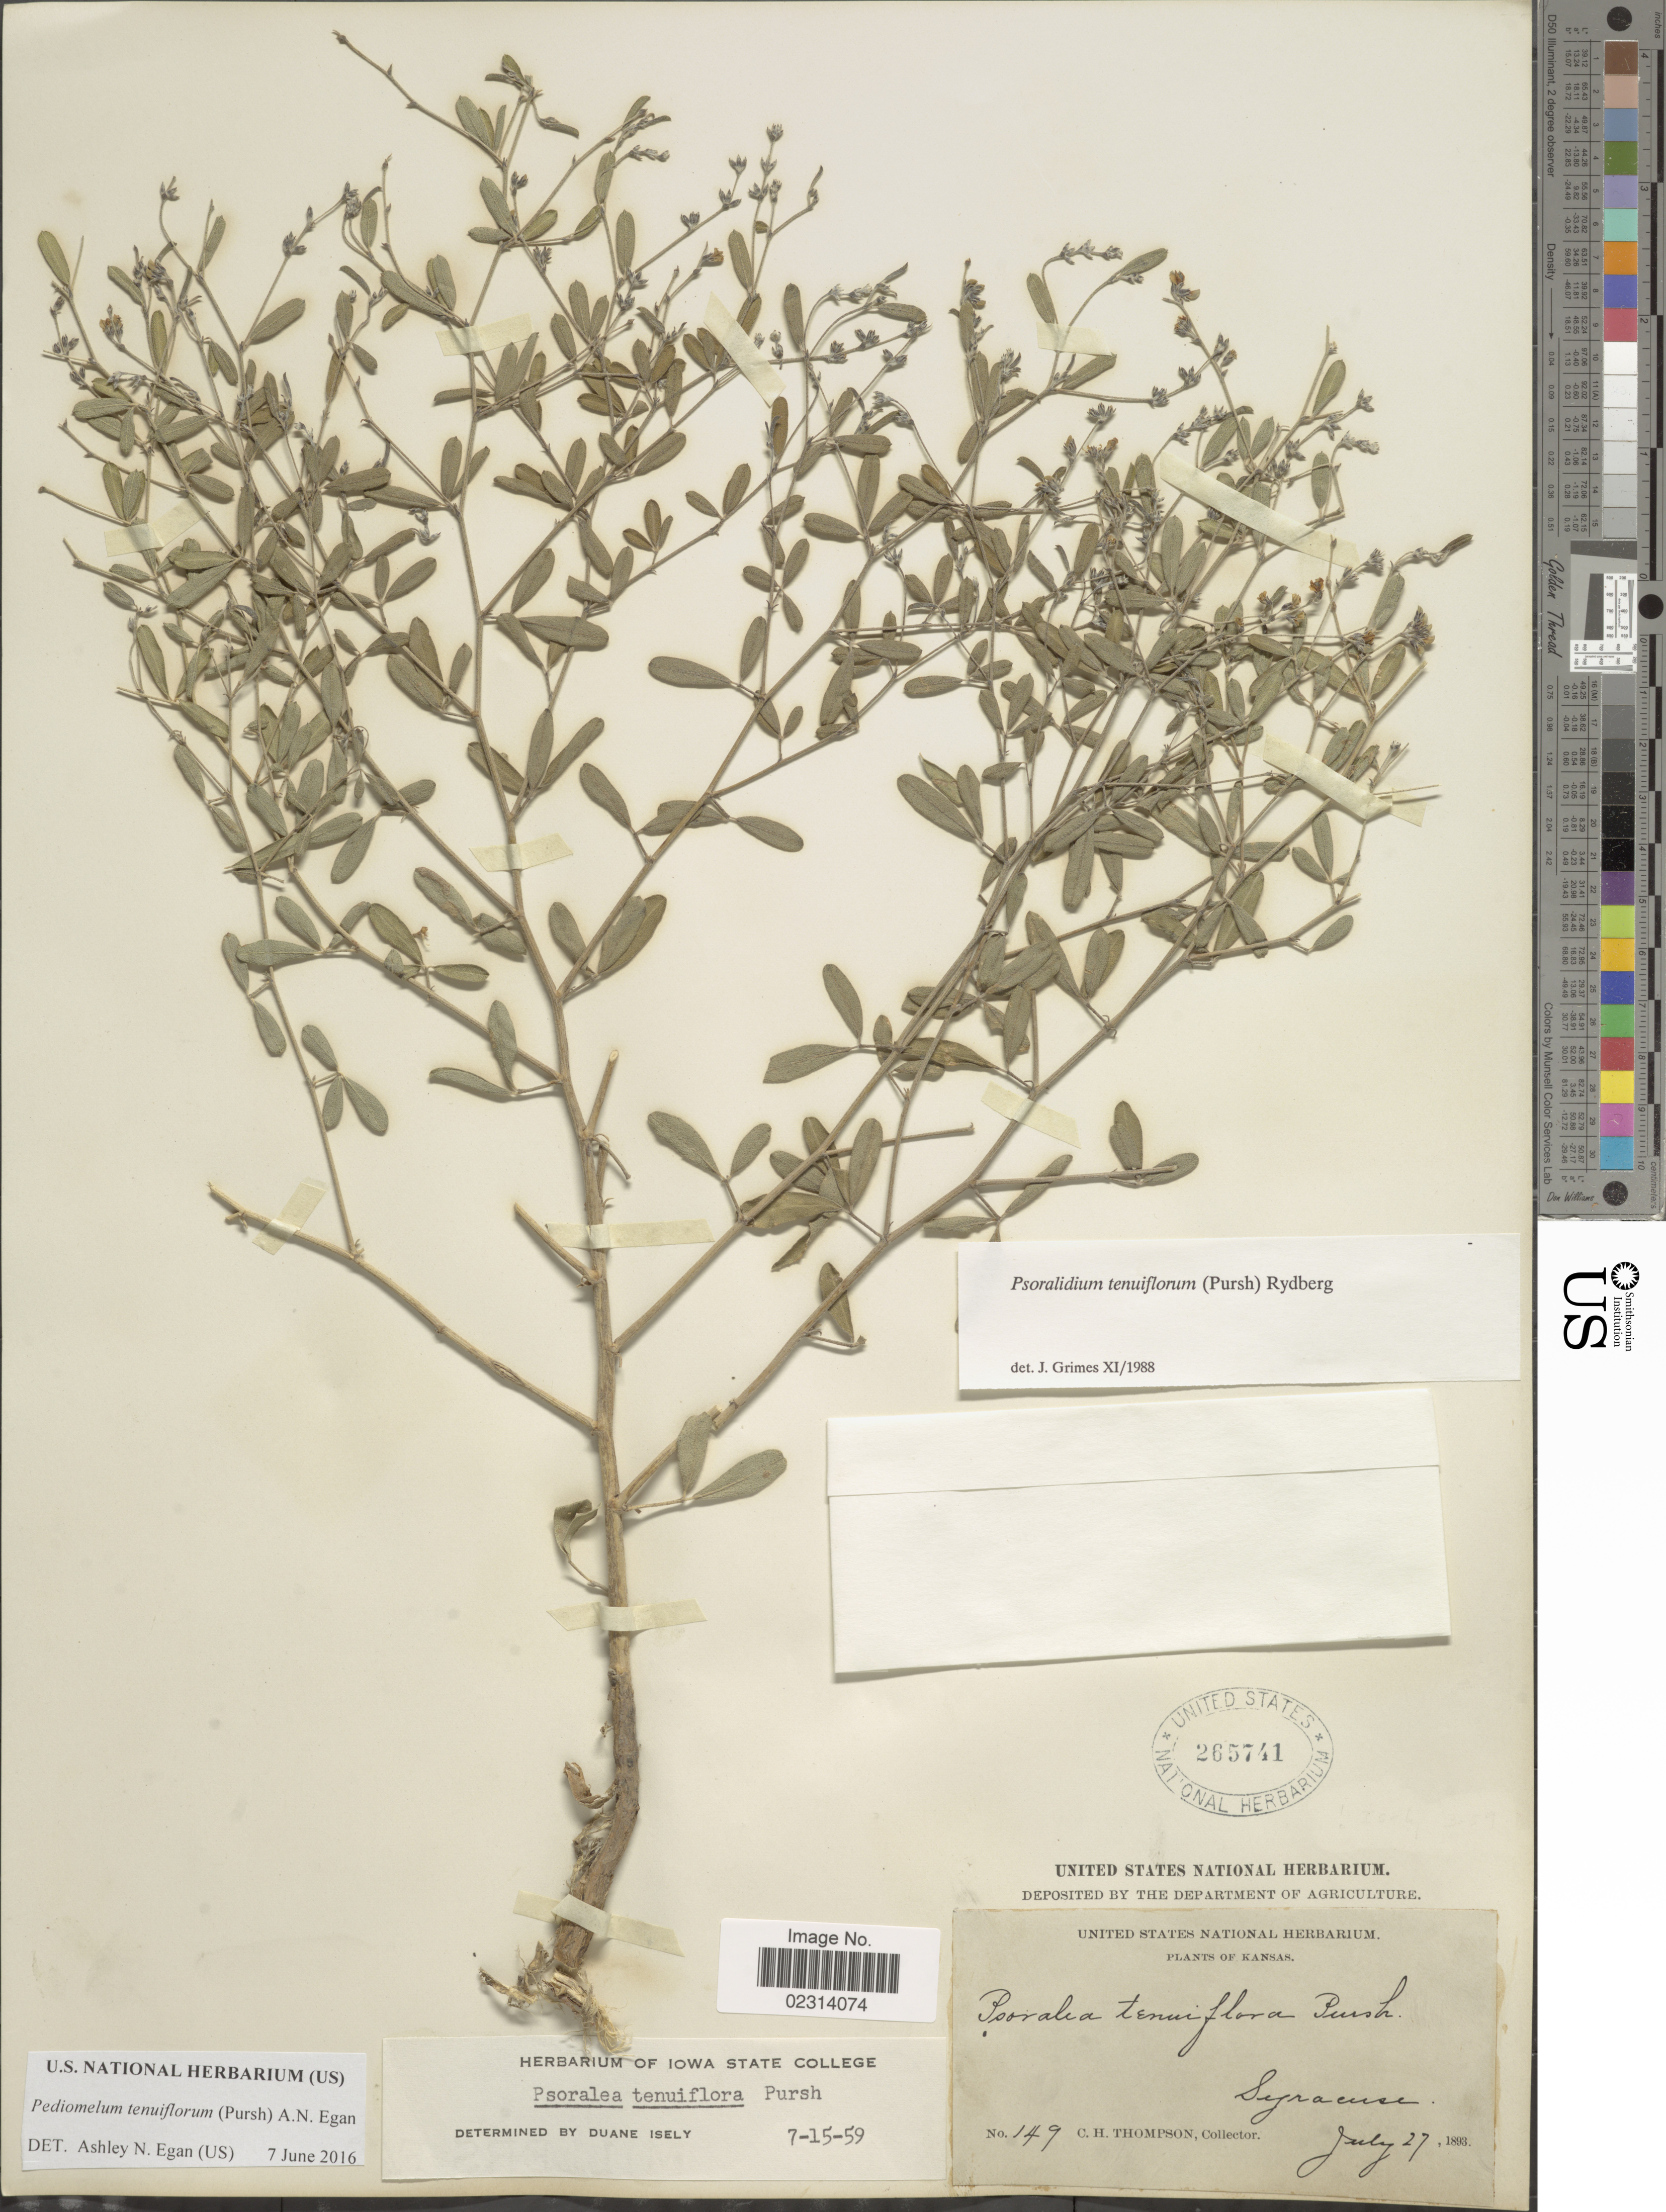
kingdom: Plantae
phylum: Tracheophyta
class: Magnoliopsida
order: Fabales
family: Fabaceae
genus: Psoralidium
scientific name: Psoralidium tenuiflorum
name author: (Pursh) Rydb.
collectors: C. H. Thompson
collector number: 149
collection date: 1893-07-27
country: United States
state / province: Kansas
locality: Syracuse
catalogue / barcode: US 265741